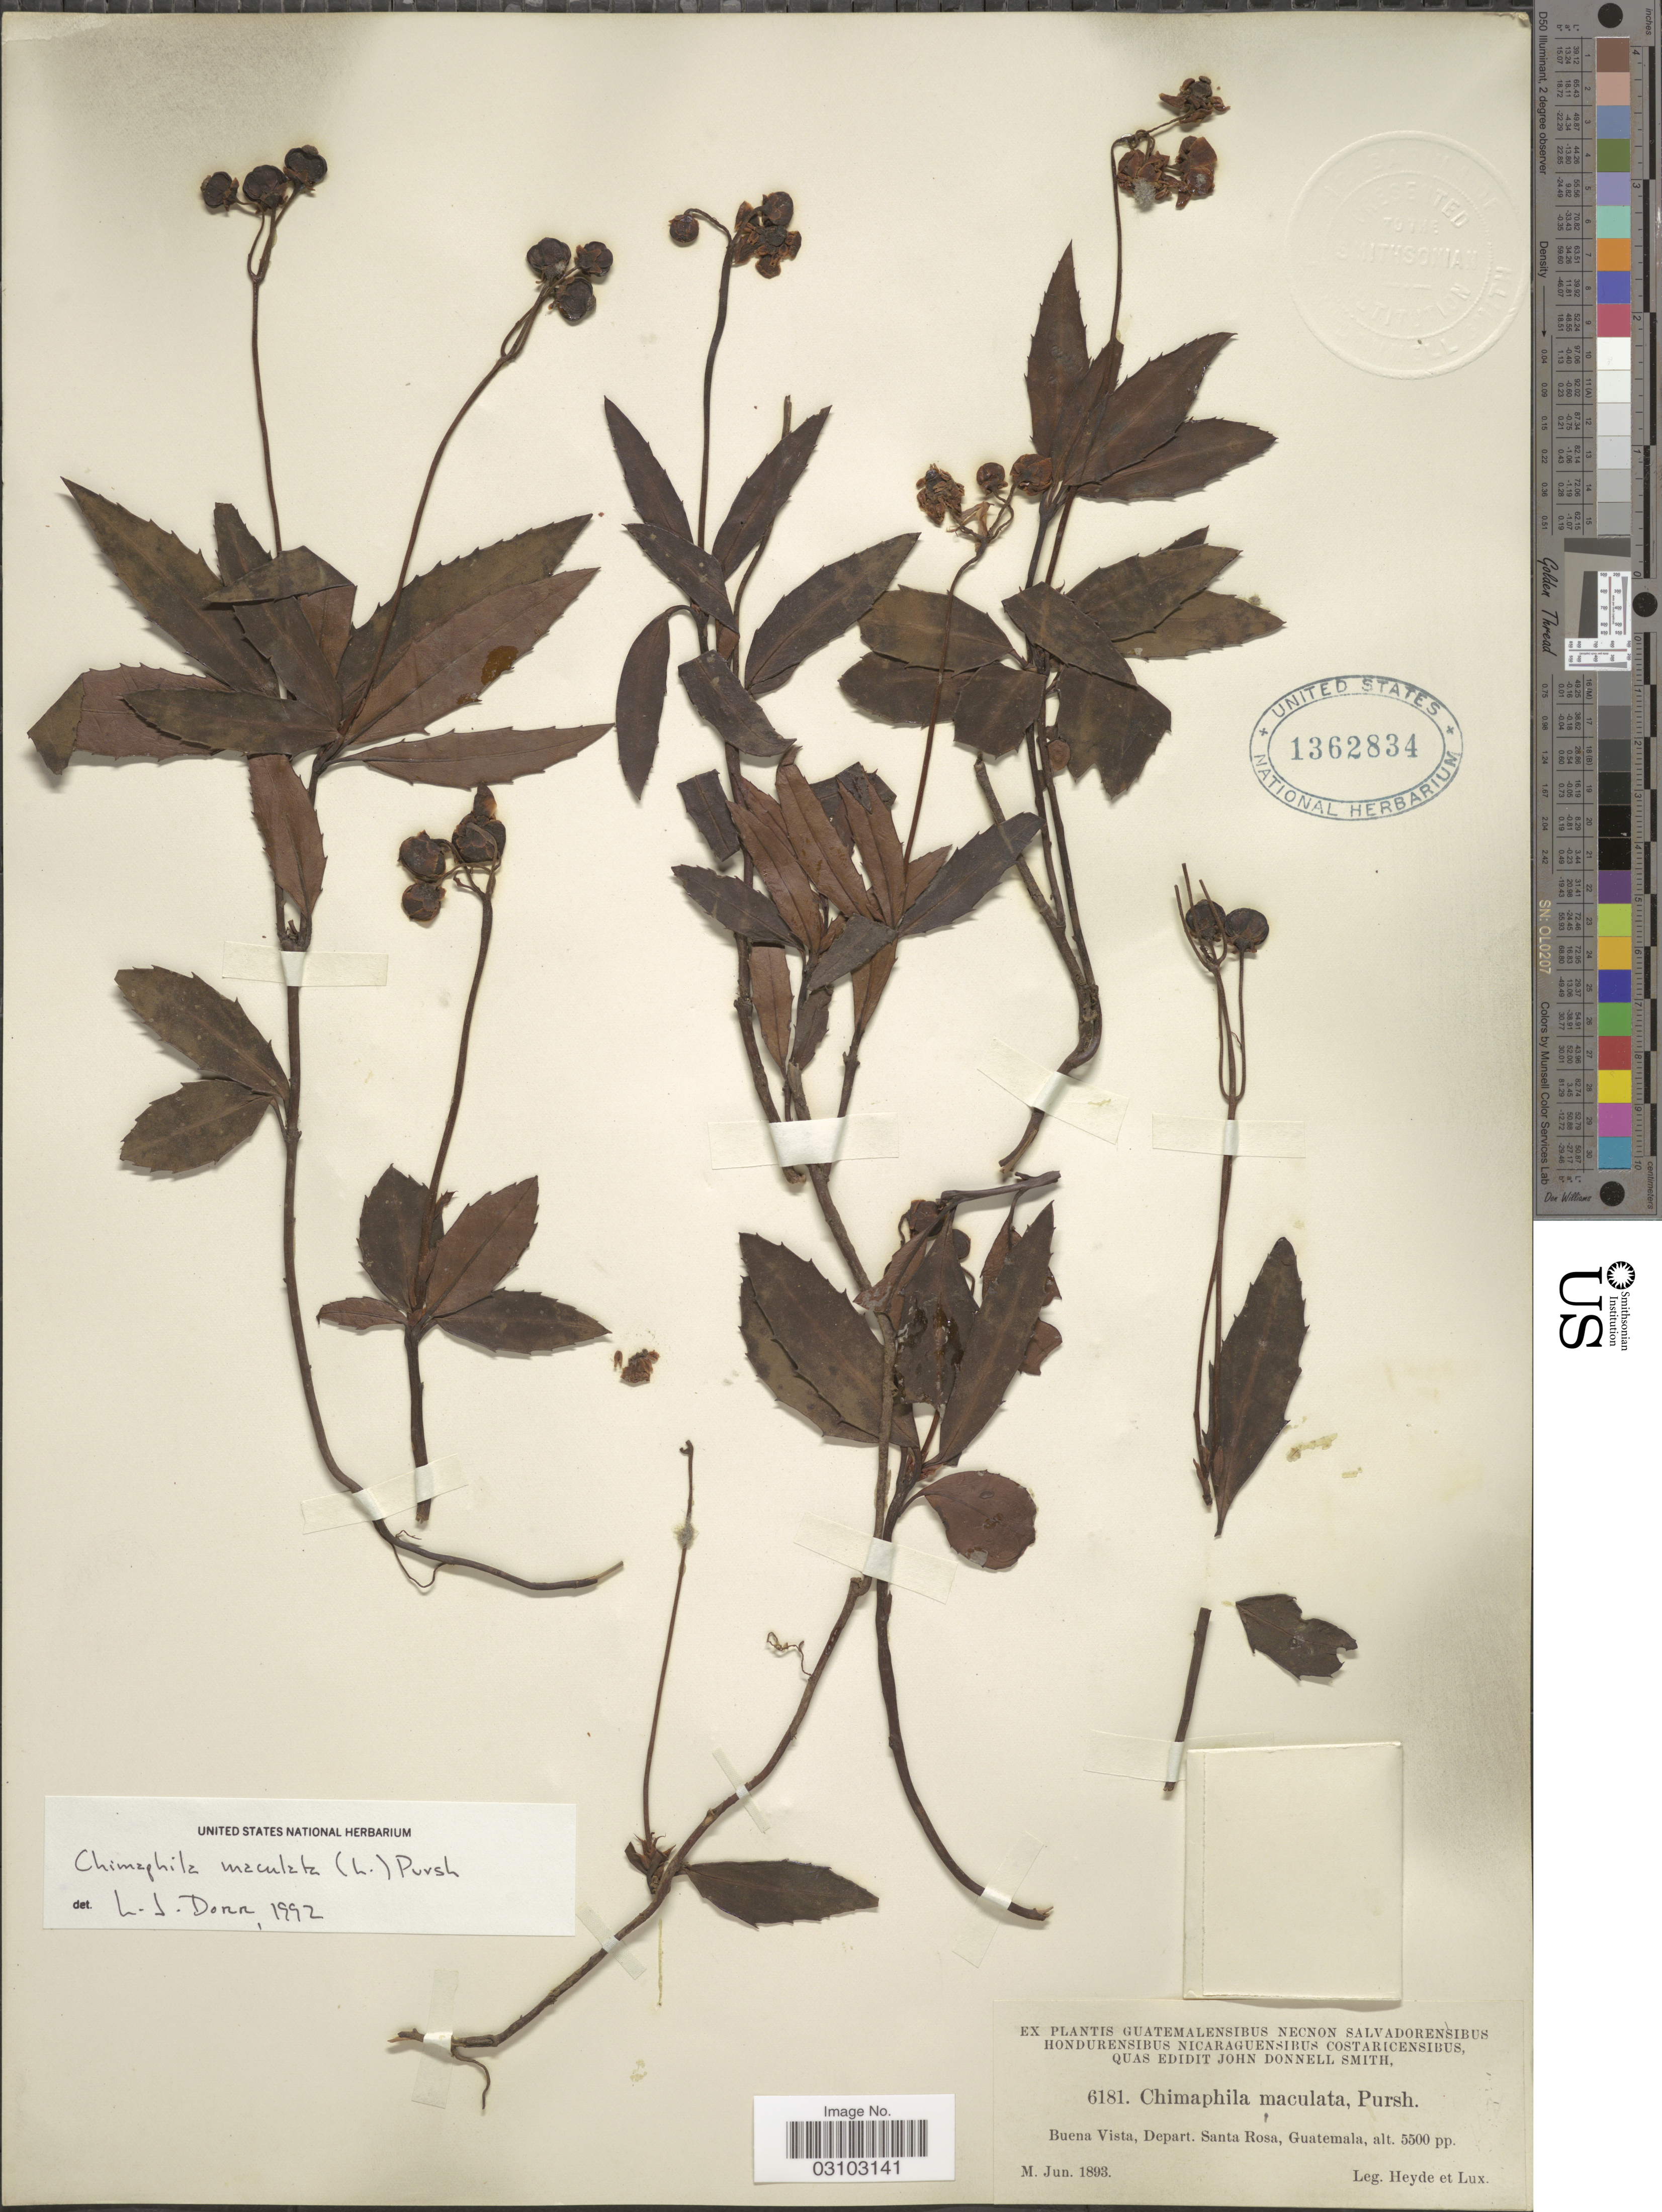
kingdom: Plantae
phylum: Tracheophyta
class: Magnoliopsida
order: Ericales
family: Ericaceae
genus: Chimaphila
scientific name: Chimaphila maculata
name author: (L.) Pursh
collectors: Heyde & Lux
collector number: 6181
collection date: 1893-06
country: Guatemala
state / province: Santa Rosa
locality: Buena Vista, Depart. Santa Rosa.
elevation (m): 1676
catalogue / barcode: US 1362834